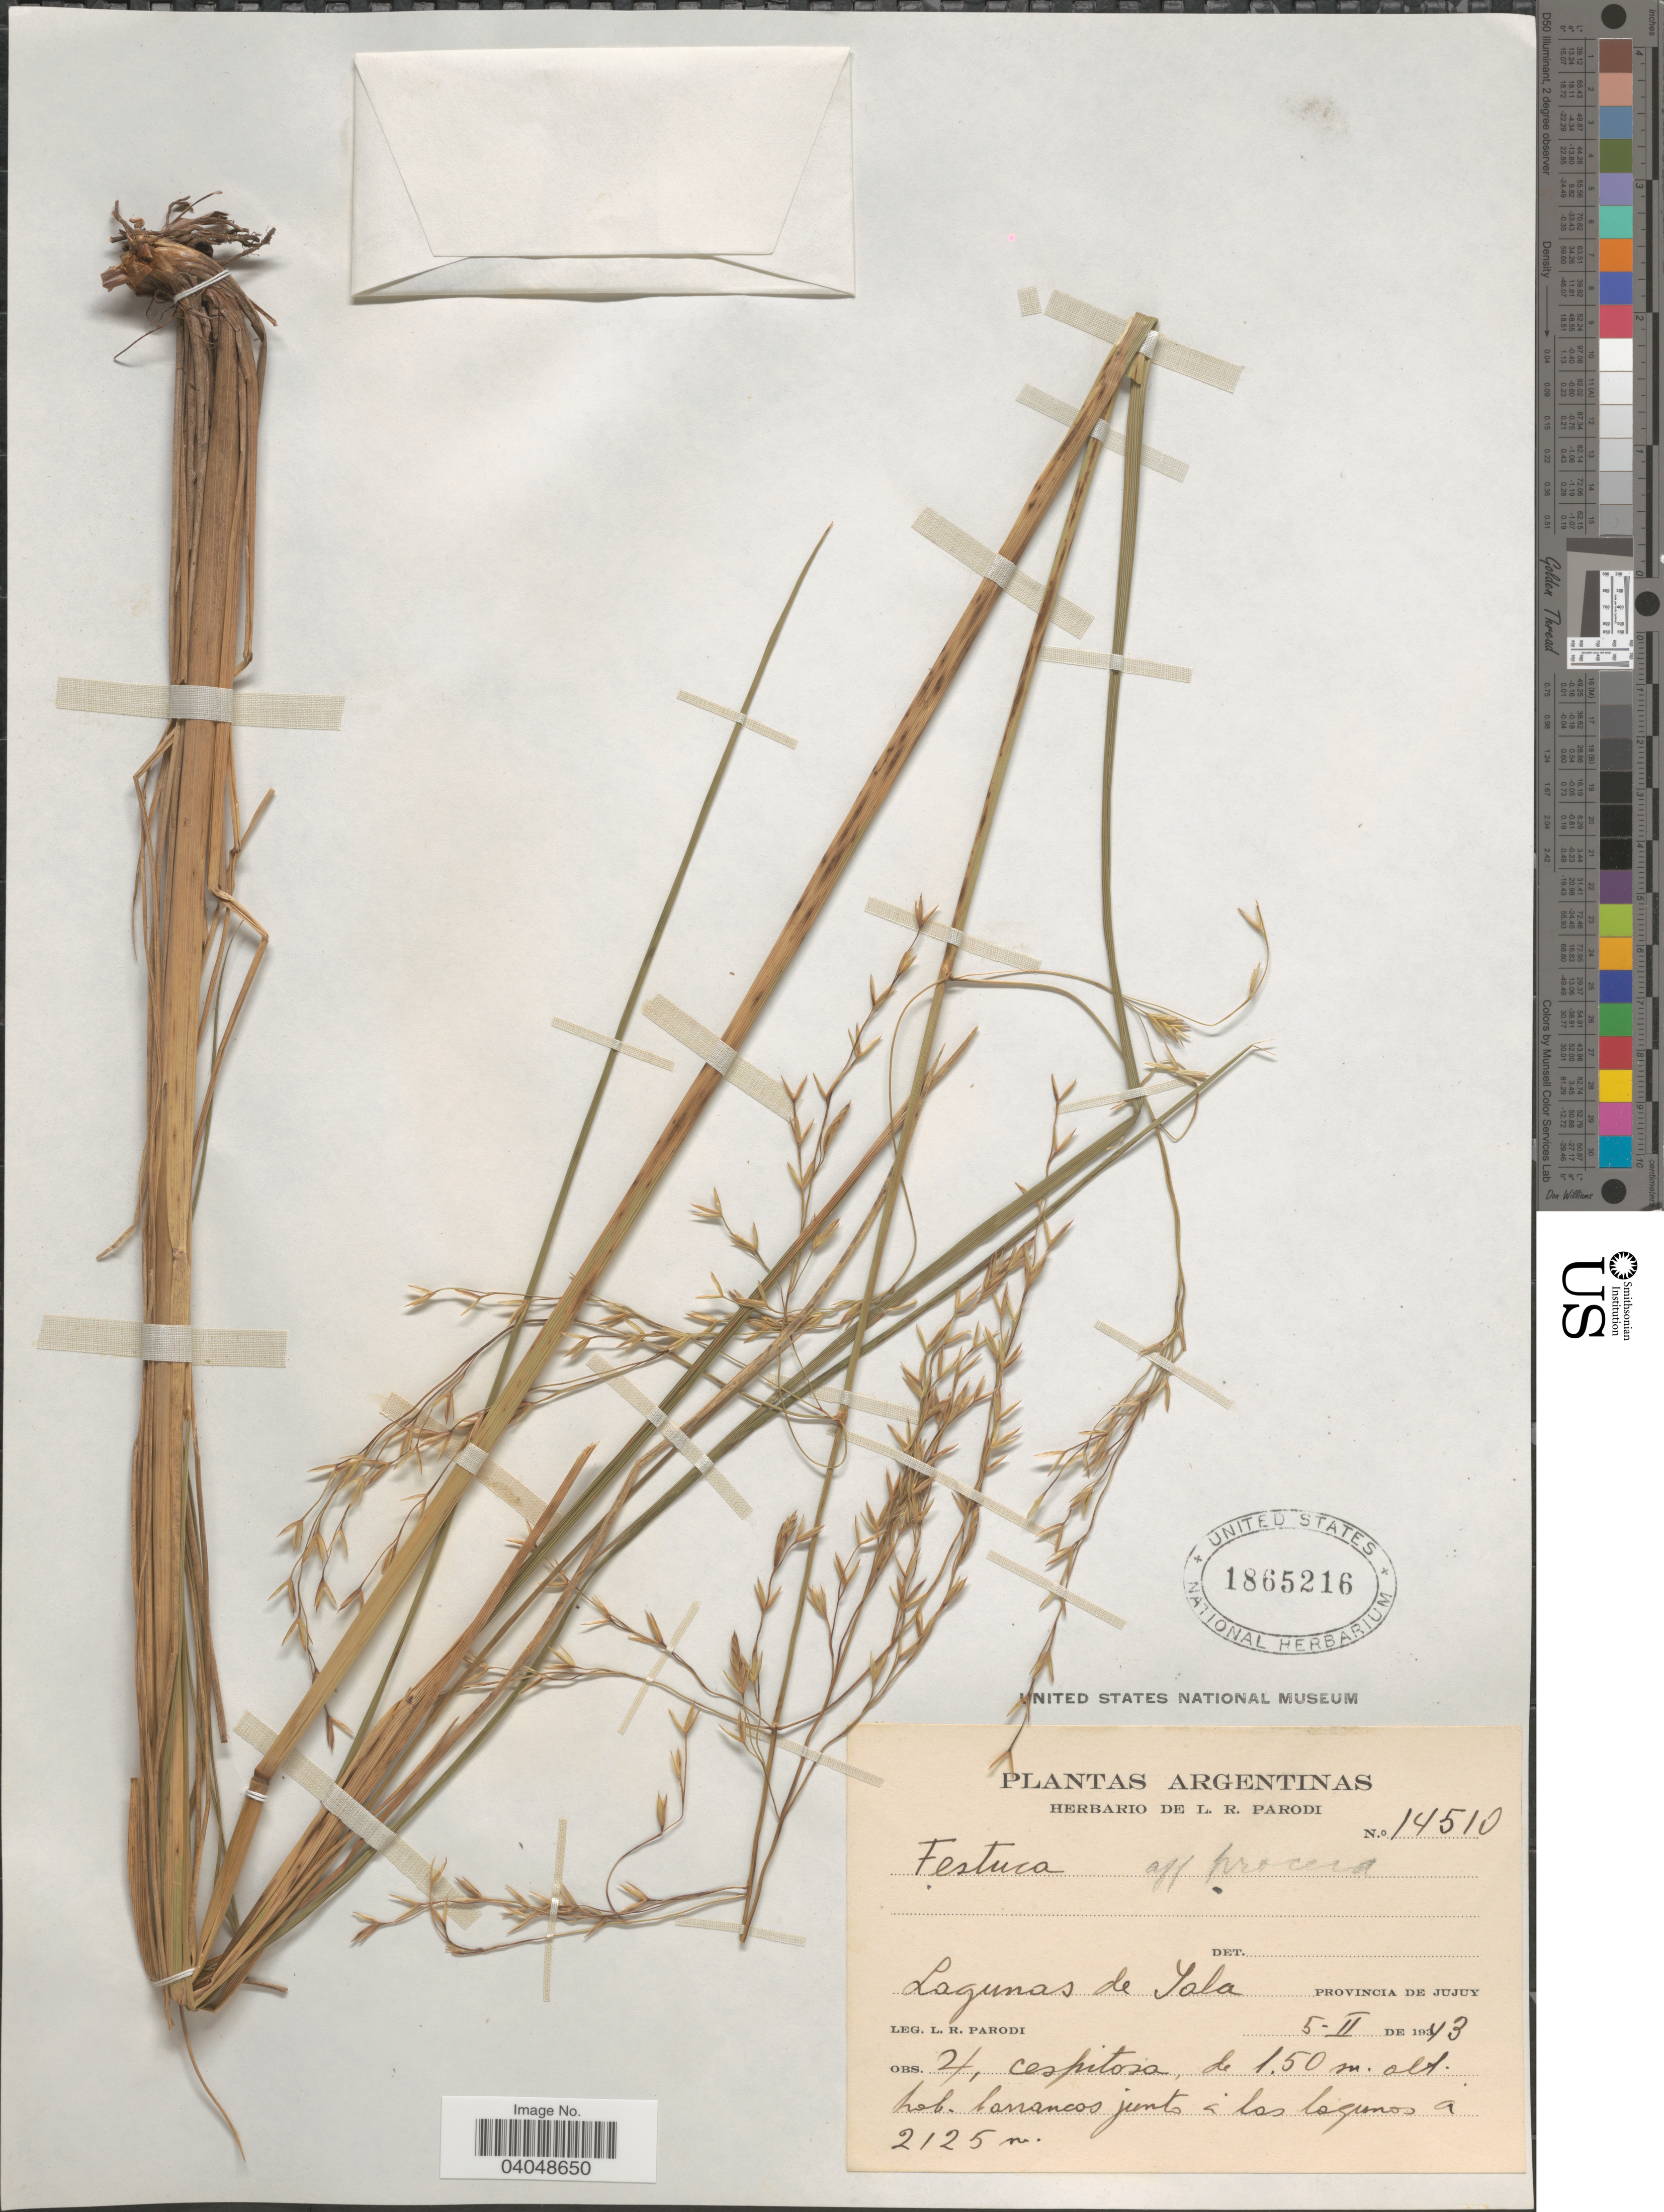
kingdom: Plantae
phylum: Tracheophyta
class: Liliopsida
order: Poales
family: Poaceae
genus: Festuca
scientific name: Festuca sp.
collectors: L. R. Parodi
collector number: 14510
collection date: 1943-02-05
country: Argentina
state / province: Jujuy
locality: Lagunas de Yala.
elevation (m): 2125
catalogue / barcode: US 1865216